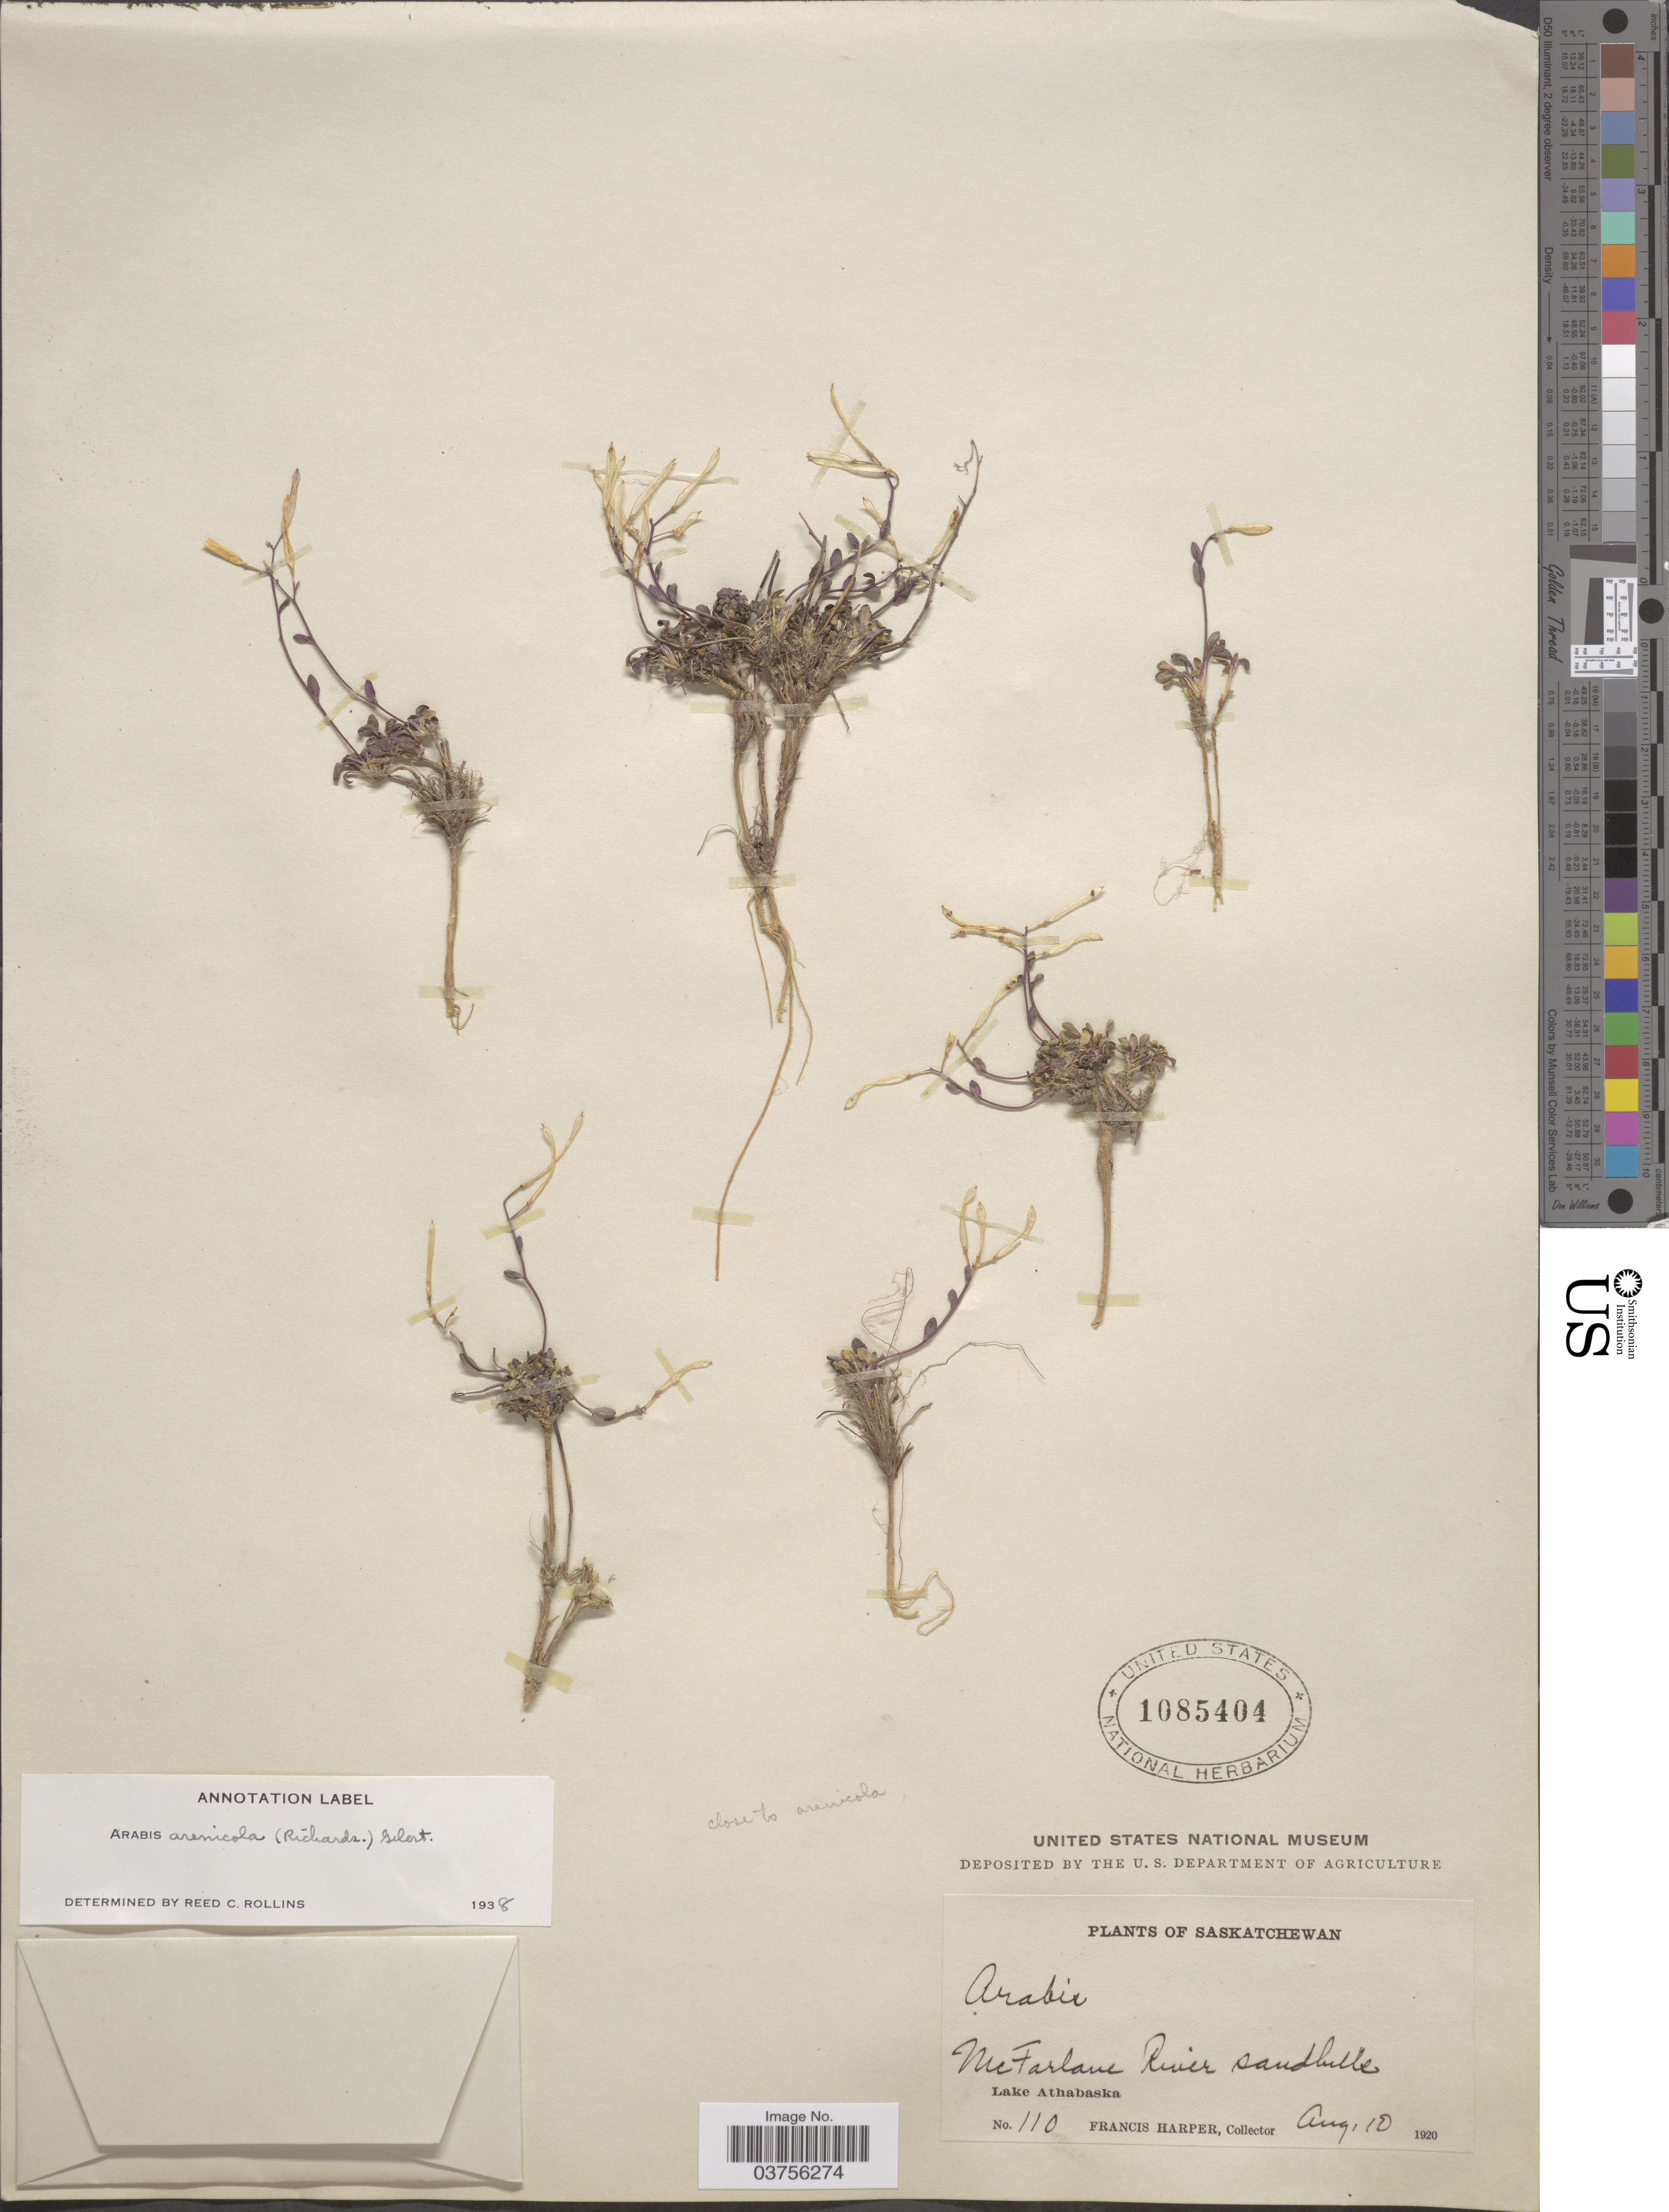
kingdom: Plantae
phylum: Tracheophyta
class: Magnoliopsida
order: Brassicales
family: Brassicaceae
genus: Arabis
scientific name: Arabis arenicola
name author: (Richardson ex Hook.) Gelert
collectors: F. Harper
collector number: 110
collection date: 1920-08-10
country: Canada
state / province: Saskatchewan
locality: McFarlane River sandhills. Lake Athabaska.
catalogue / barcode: US 1085404